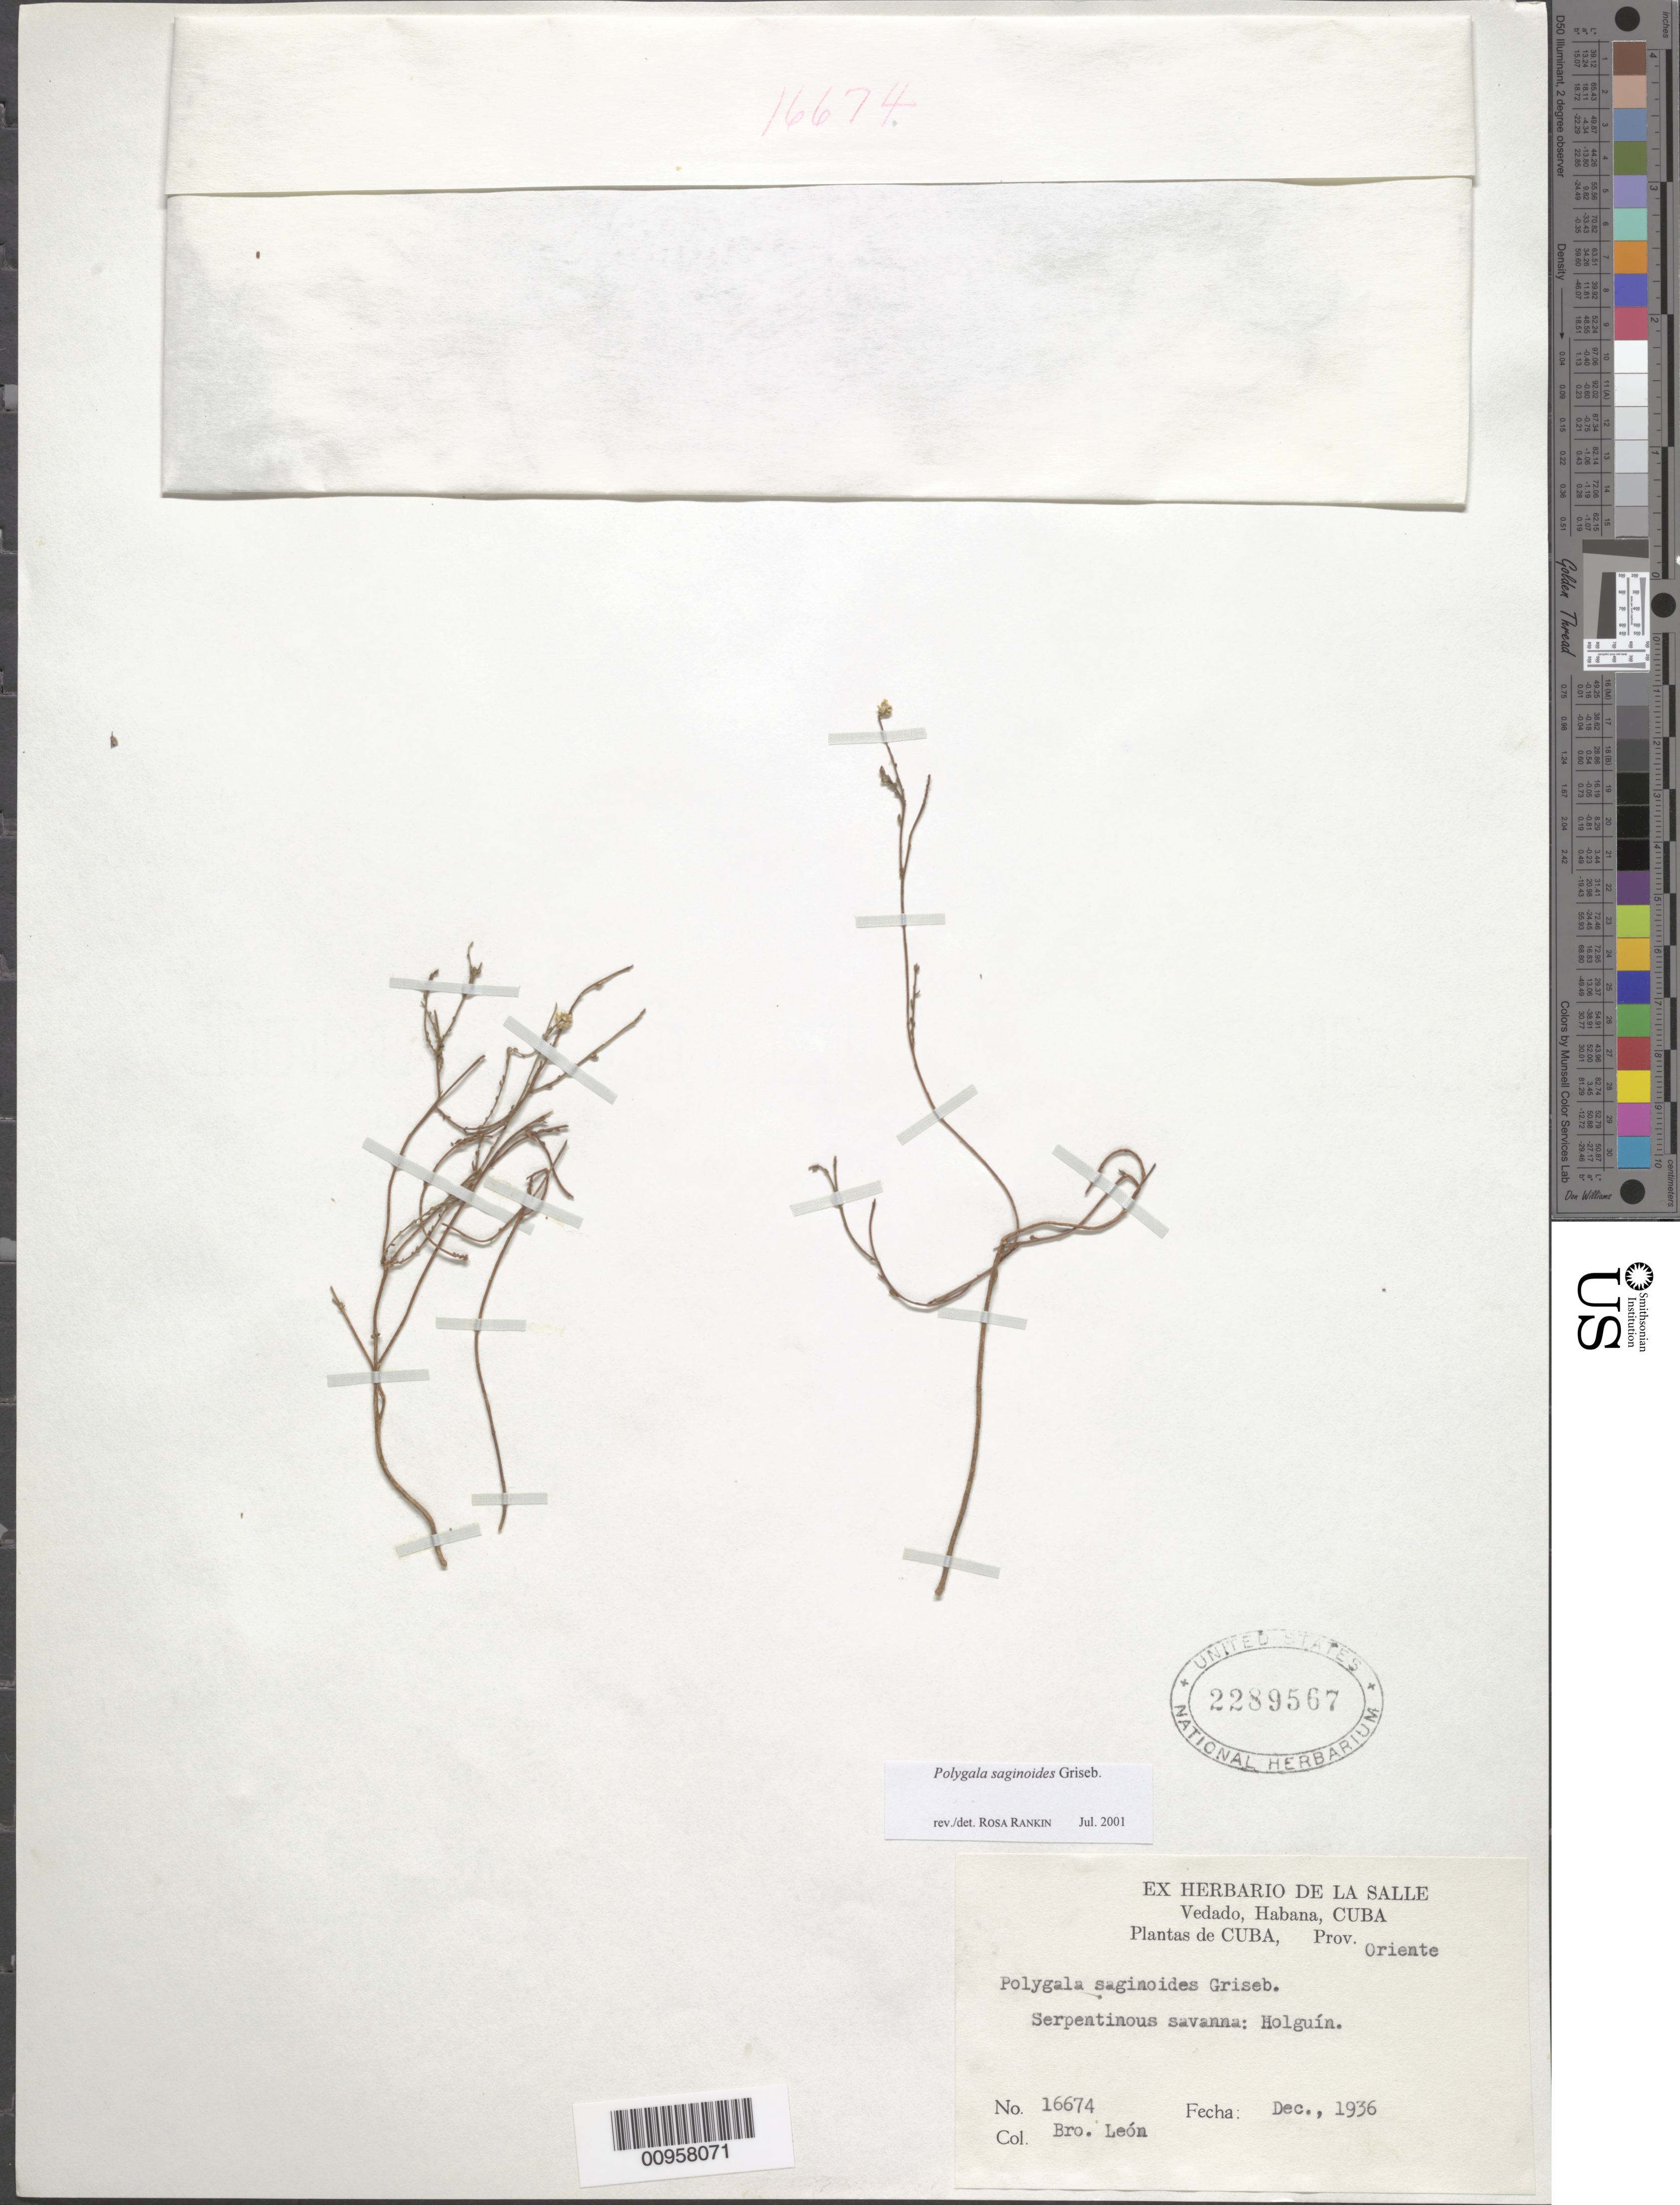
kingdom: Plantae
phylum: Tracheophyta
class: Magnoliopsida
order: Fabales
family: Polygalaceae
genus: Polygala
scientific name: Polygala saginoides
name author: Griseb.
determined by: Rankin Rodriguez, Rosa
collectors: Bro. León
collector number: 16674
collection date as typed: Dec 1936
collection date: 1936-12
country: Cuba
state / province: Oriente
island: Cuba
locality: Holguín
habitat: Serpentinous savanna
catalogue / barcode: US 2289567